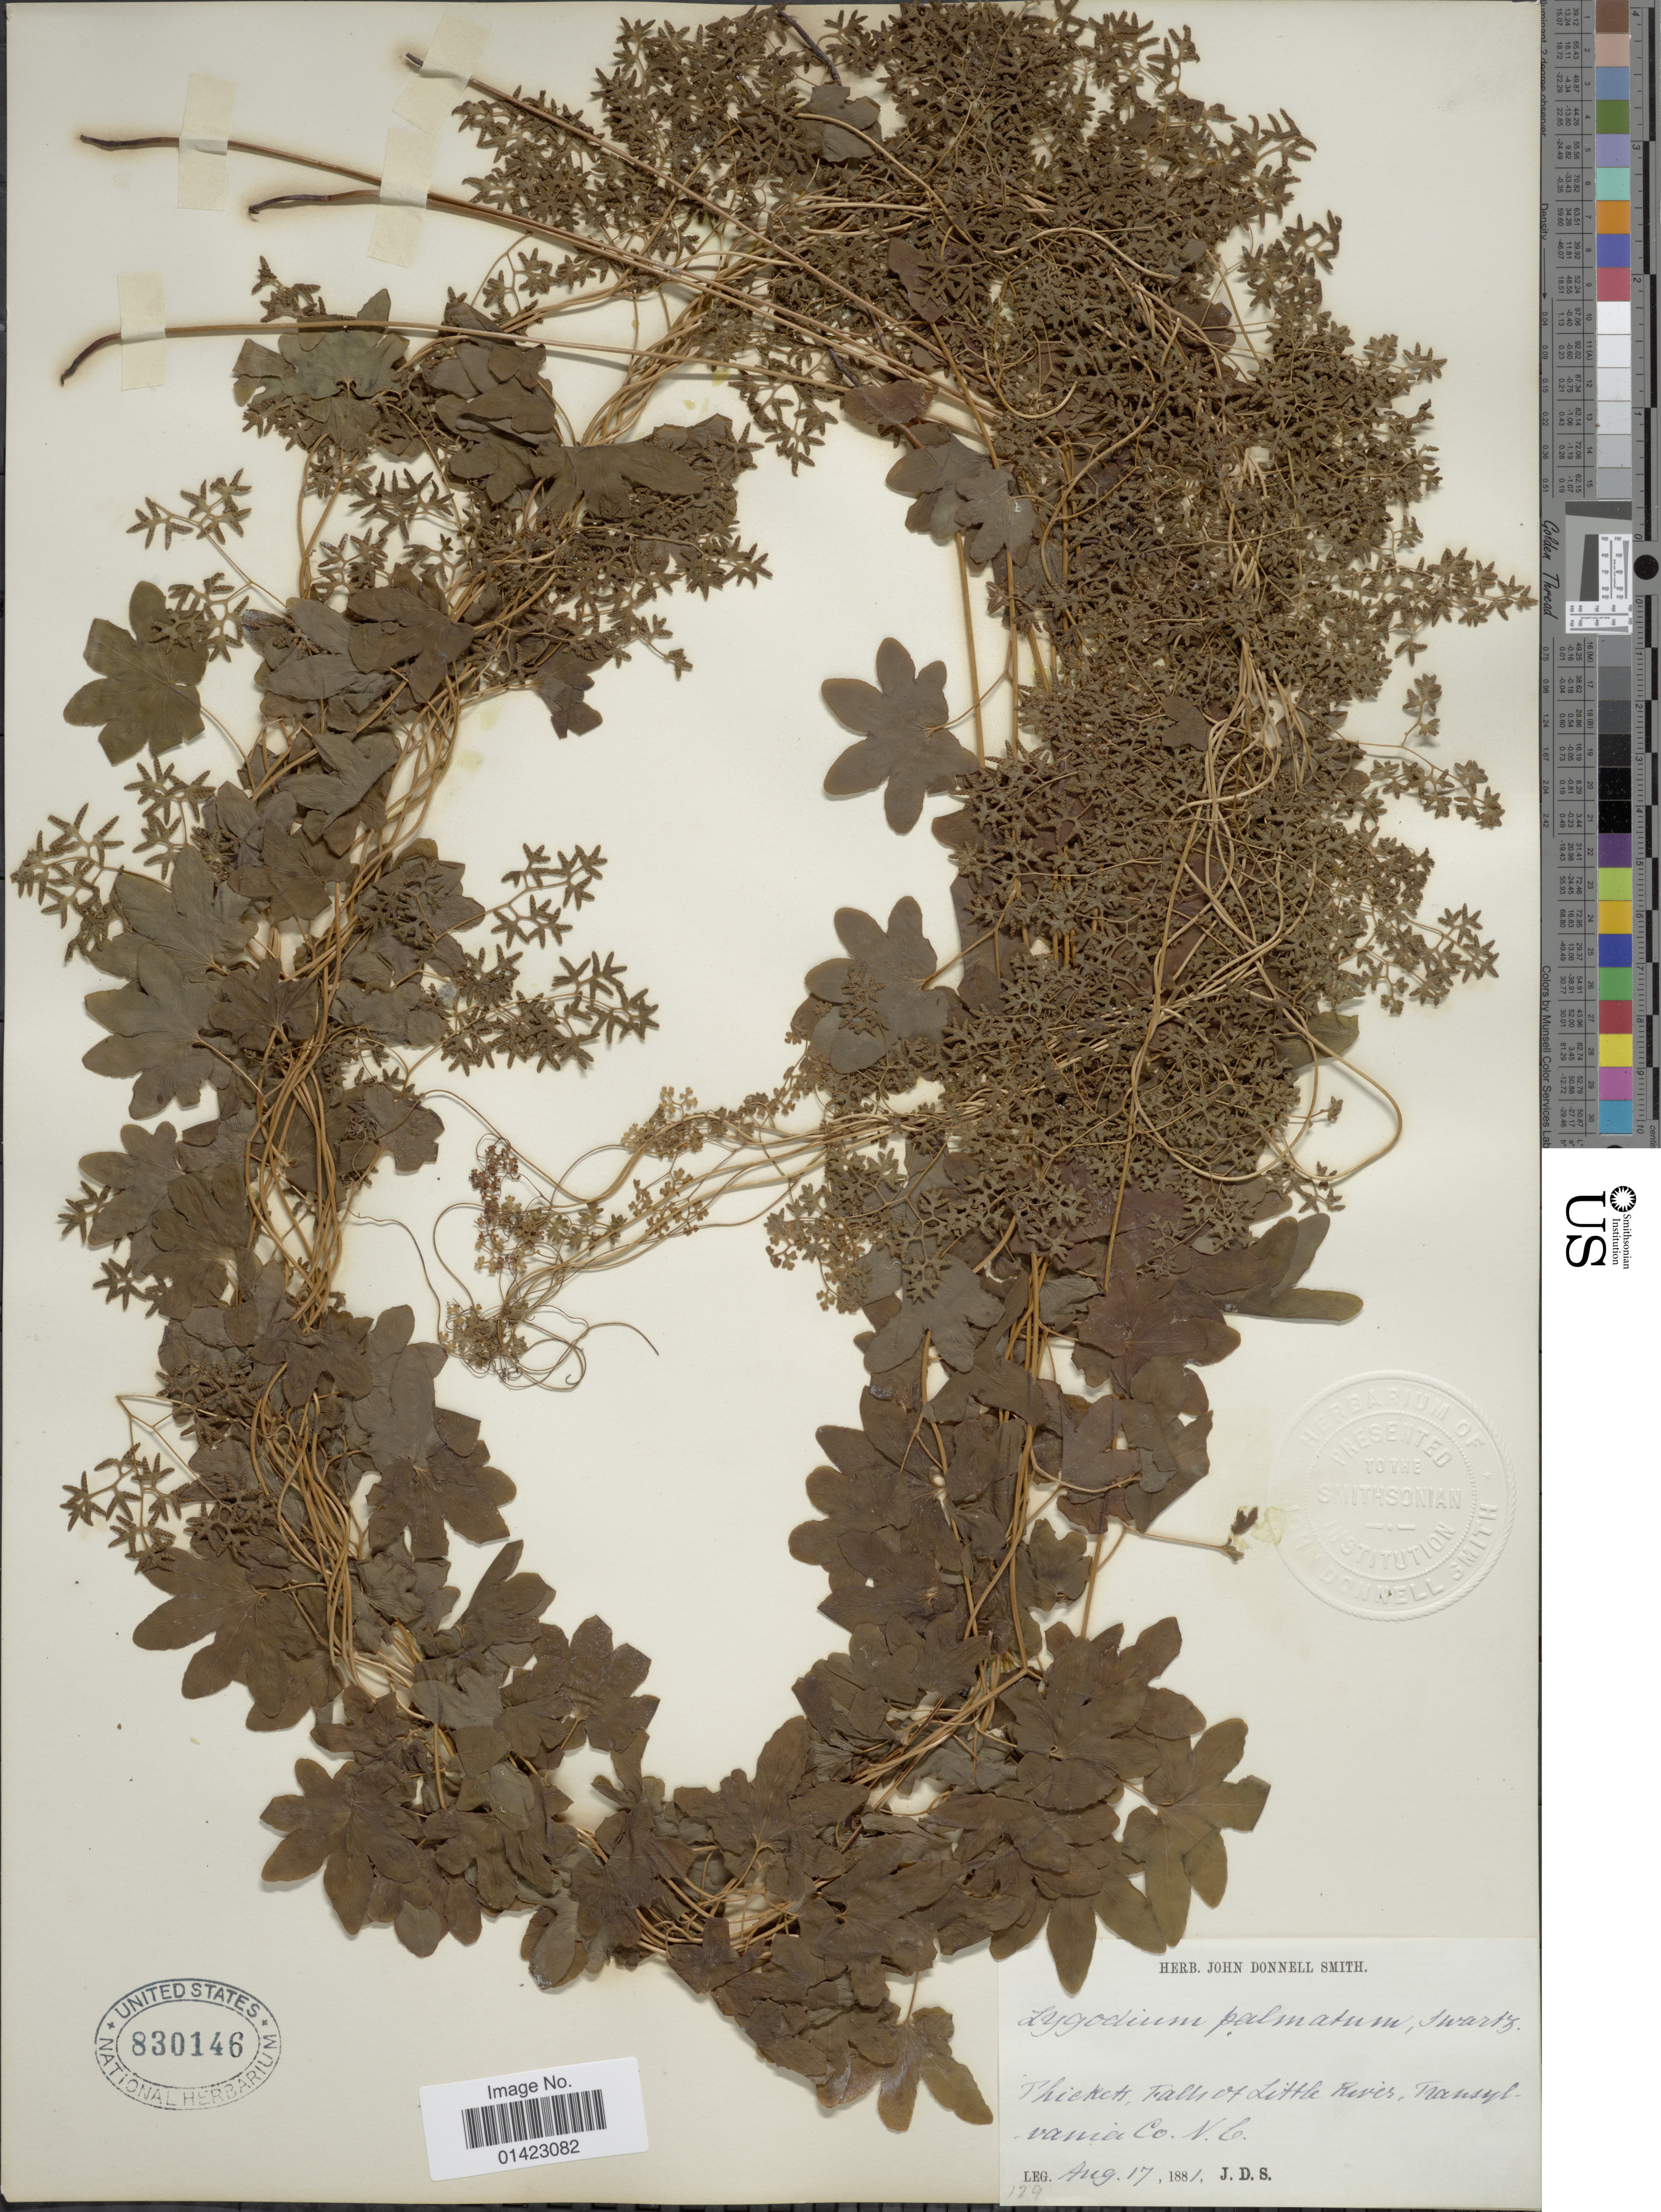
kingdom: Plantae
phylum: Tracheophyta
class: Polypodiopsida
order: Schizaeales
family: Lygodiaceae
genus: Lygodium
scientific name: Lygodium palmatum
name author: (Bernh.) Sw.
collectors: J. Donnell Smith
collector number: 129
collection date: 1881-08-17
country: United States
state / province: North Carolina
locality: Thickets, falls of little river, Transylvania Co. N.C.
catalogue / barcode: US 830146